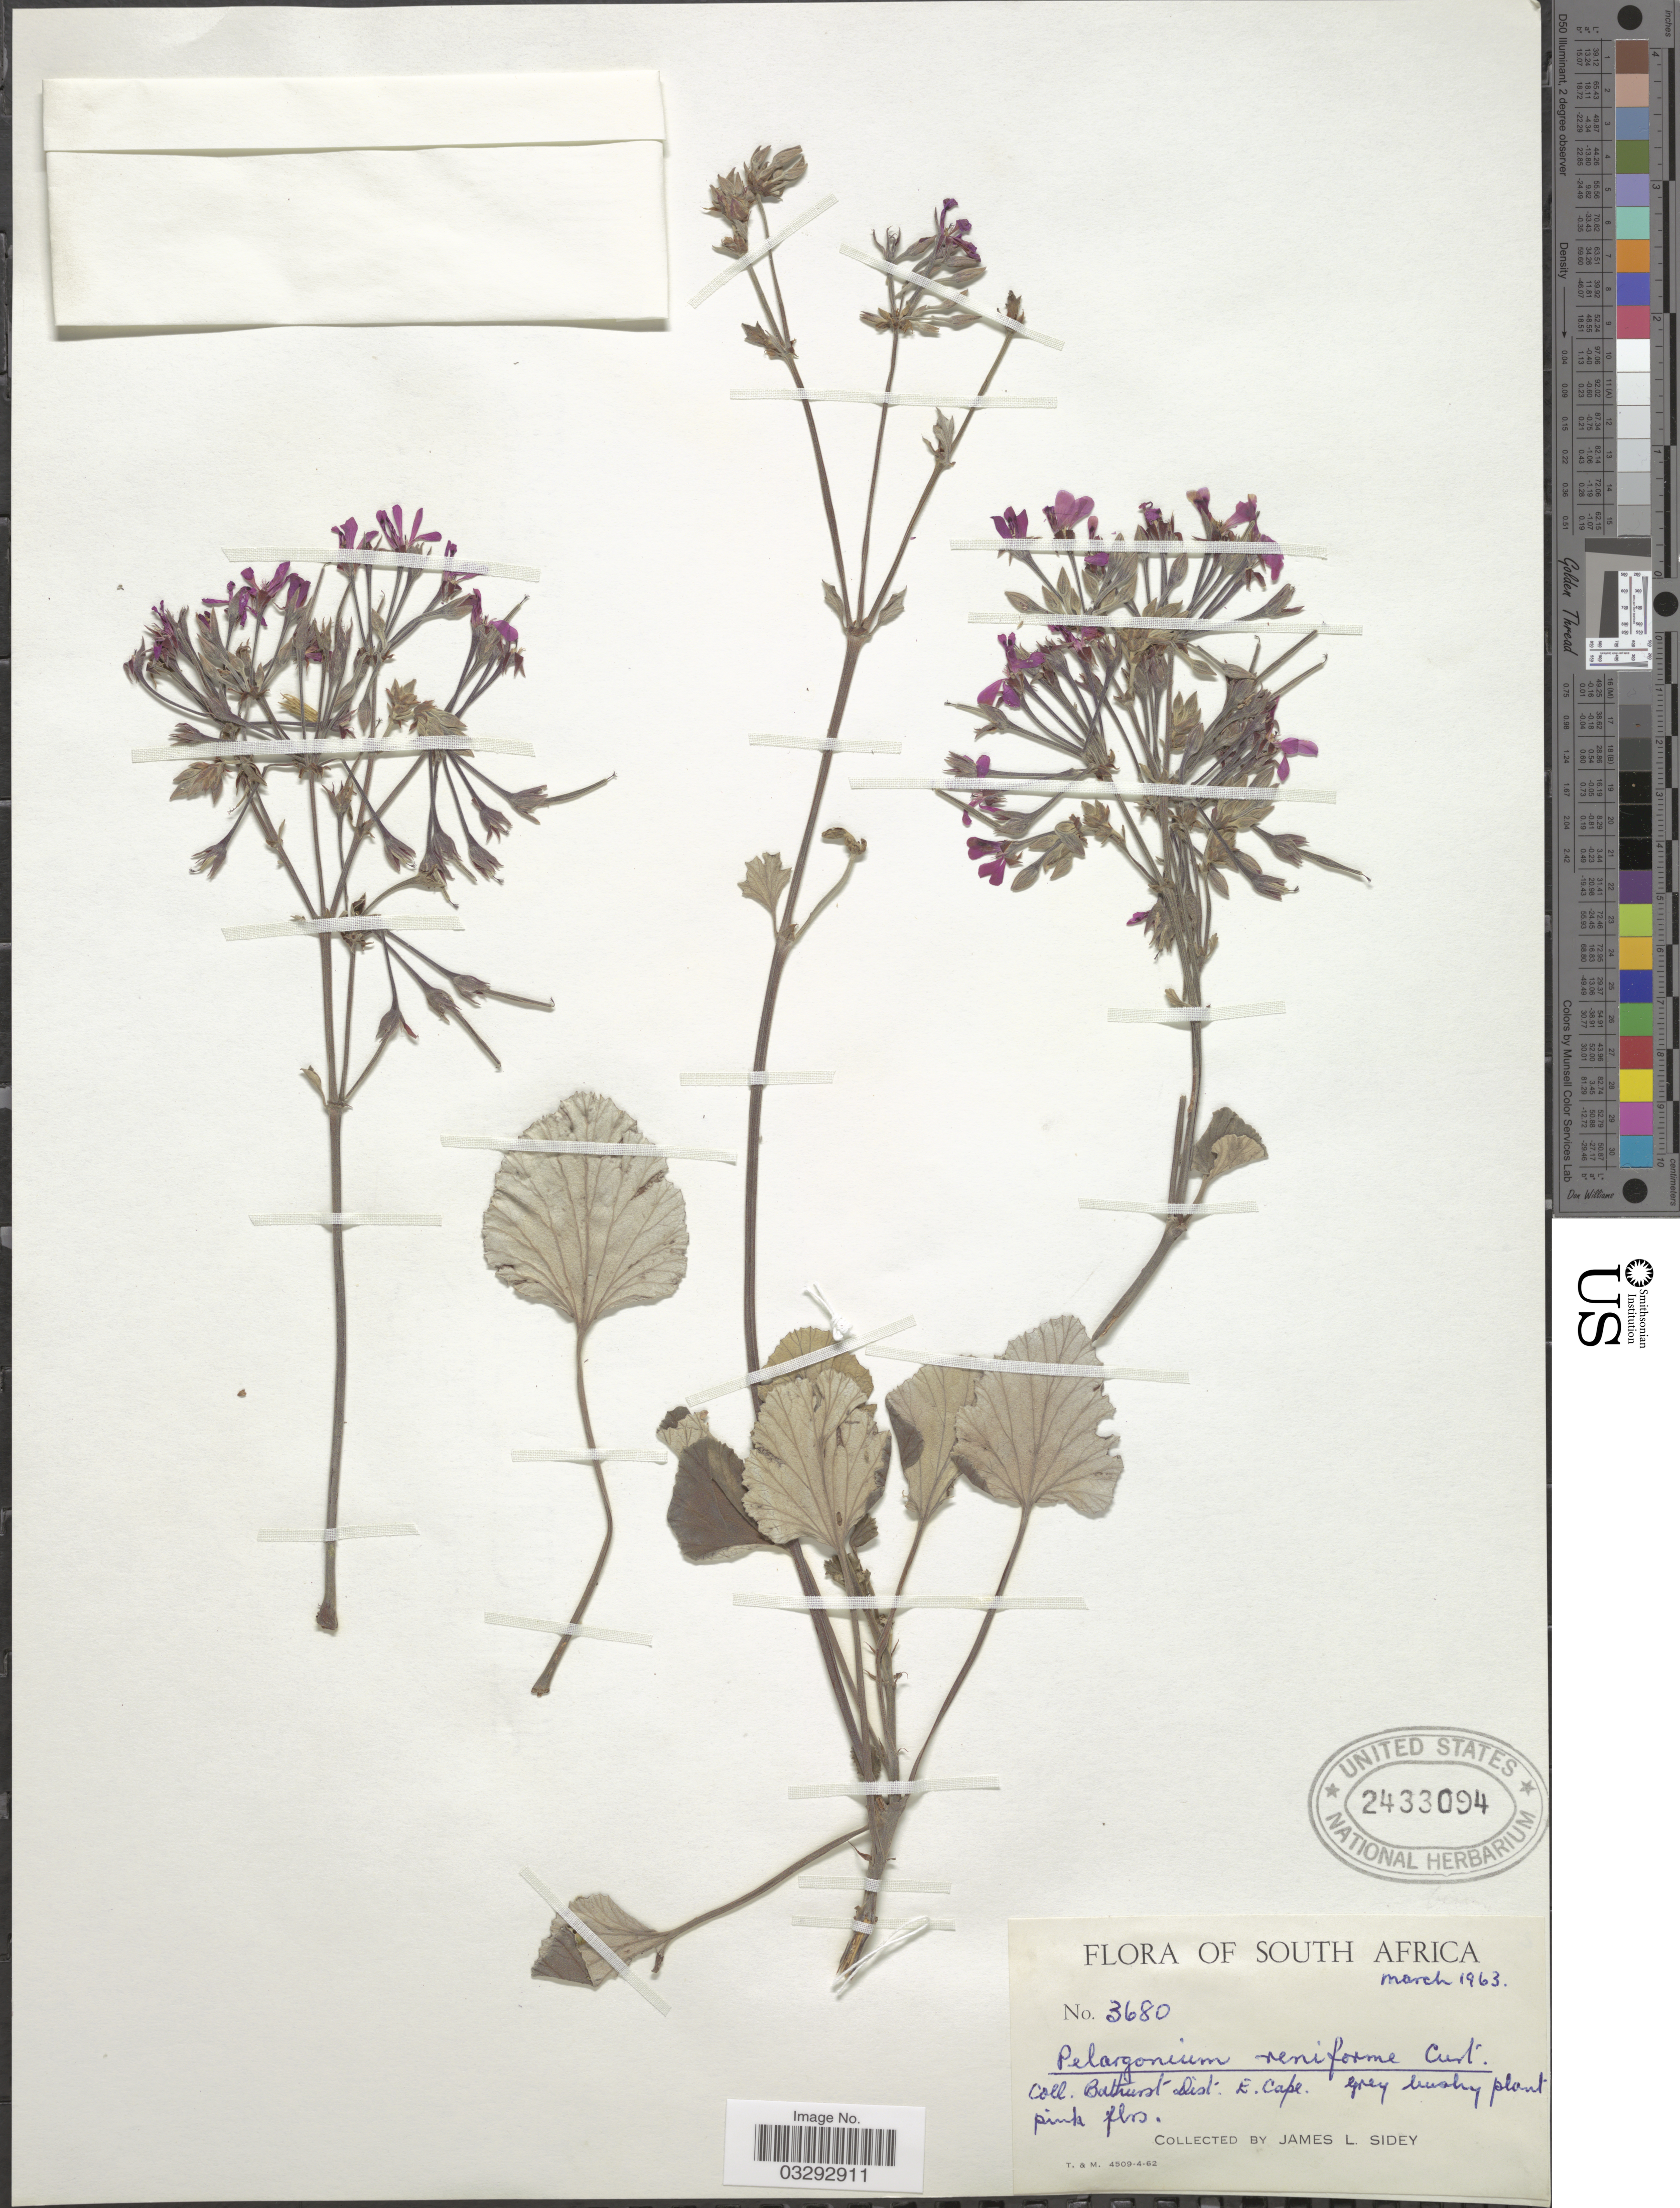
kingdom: Plantae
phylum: Tracheophyta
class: Magnoliopsida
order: Geraniales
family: Geraniaceae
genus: Pelargonium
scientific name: Pelargonium reniforme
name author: (Andrews) Curtis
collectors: J. L. Sidey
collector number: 3680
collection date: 1963-03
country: South Africa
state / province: Eastern Cape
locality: Bathurst Dist. E. Cape.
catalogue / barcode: US 2433094